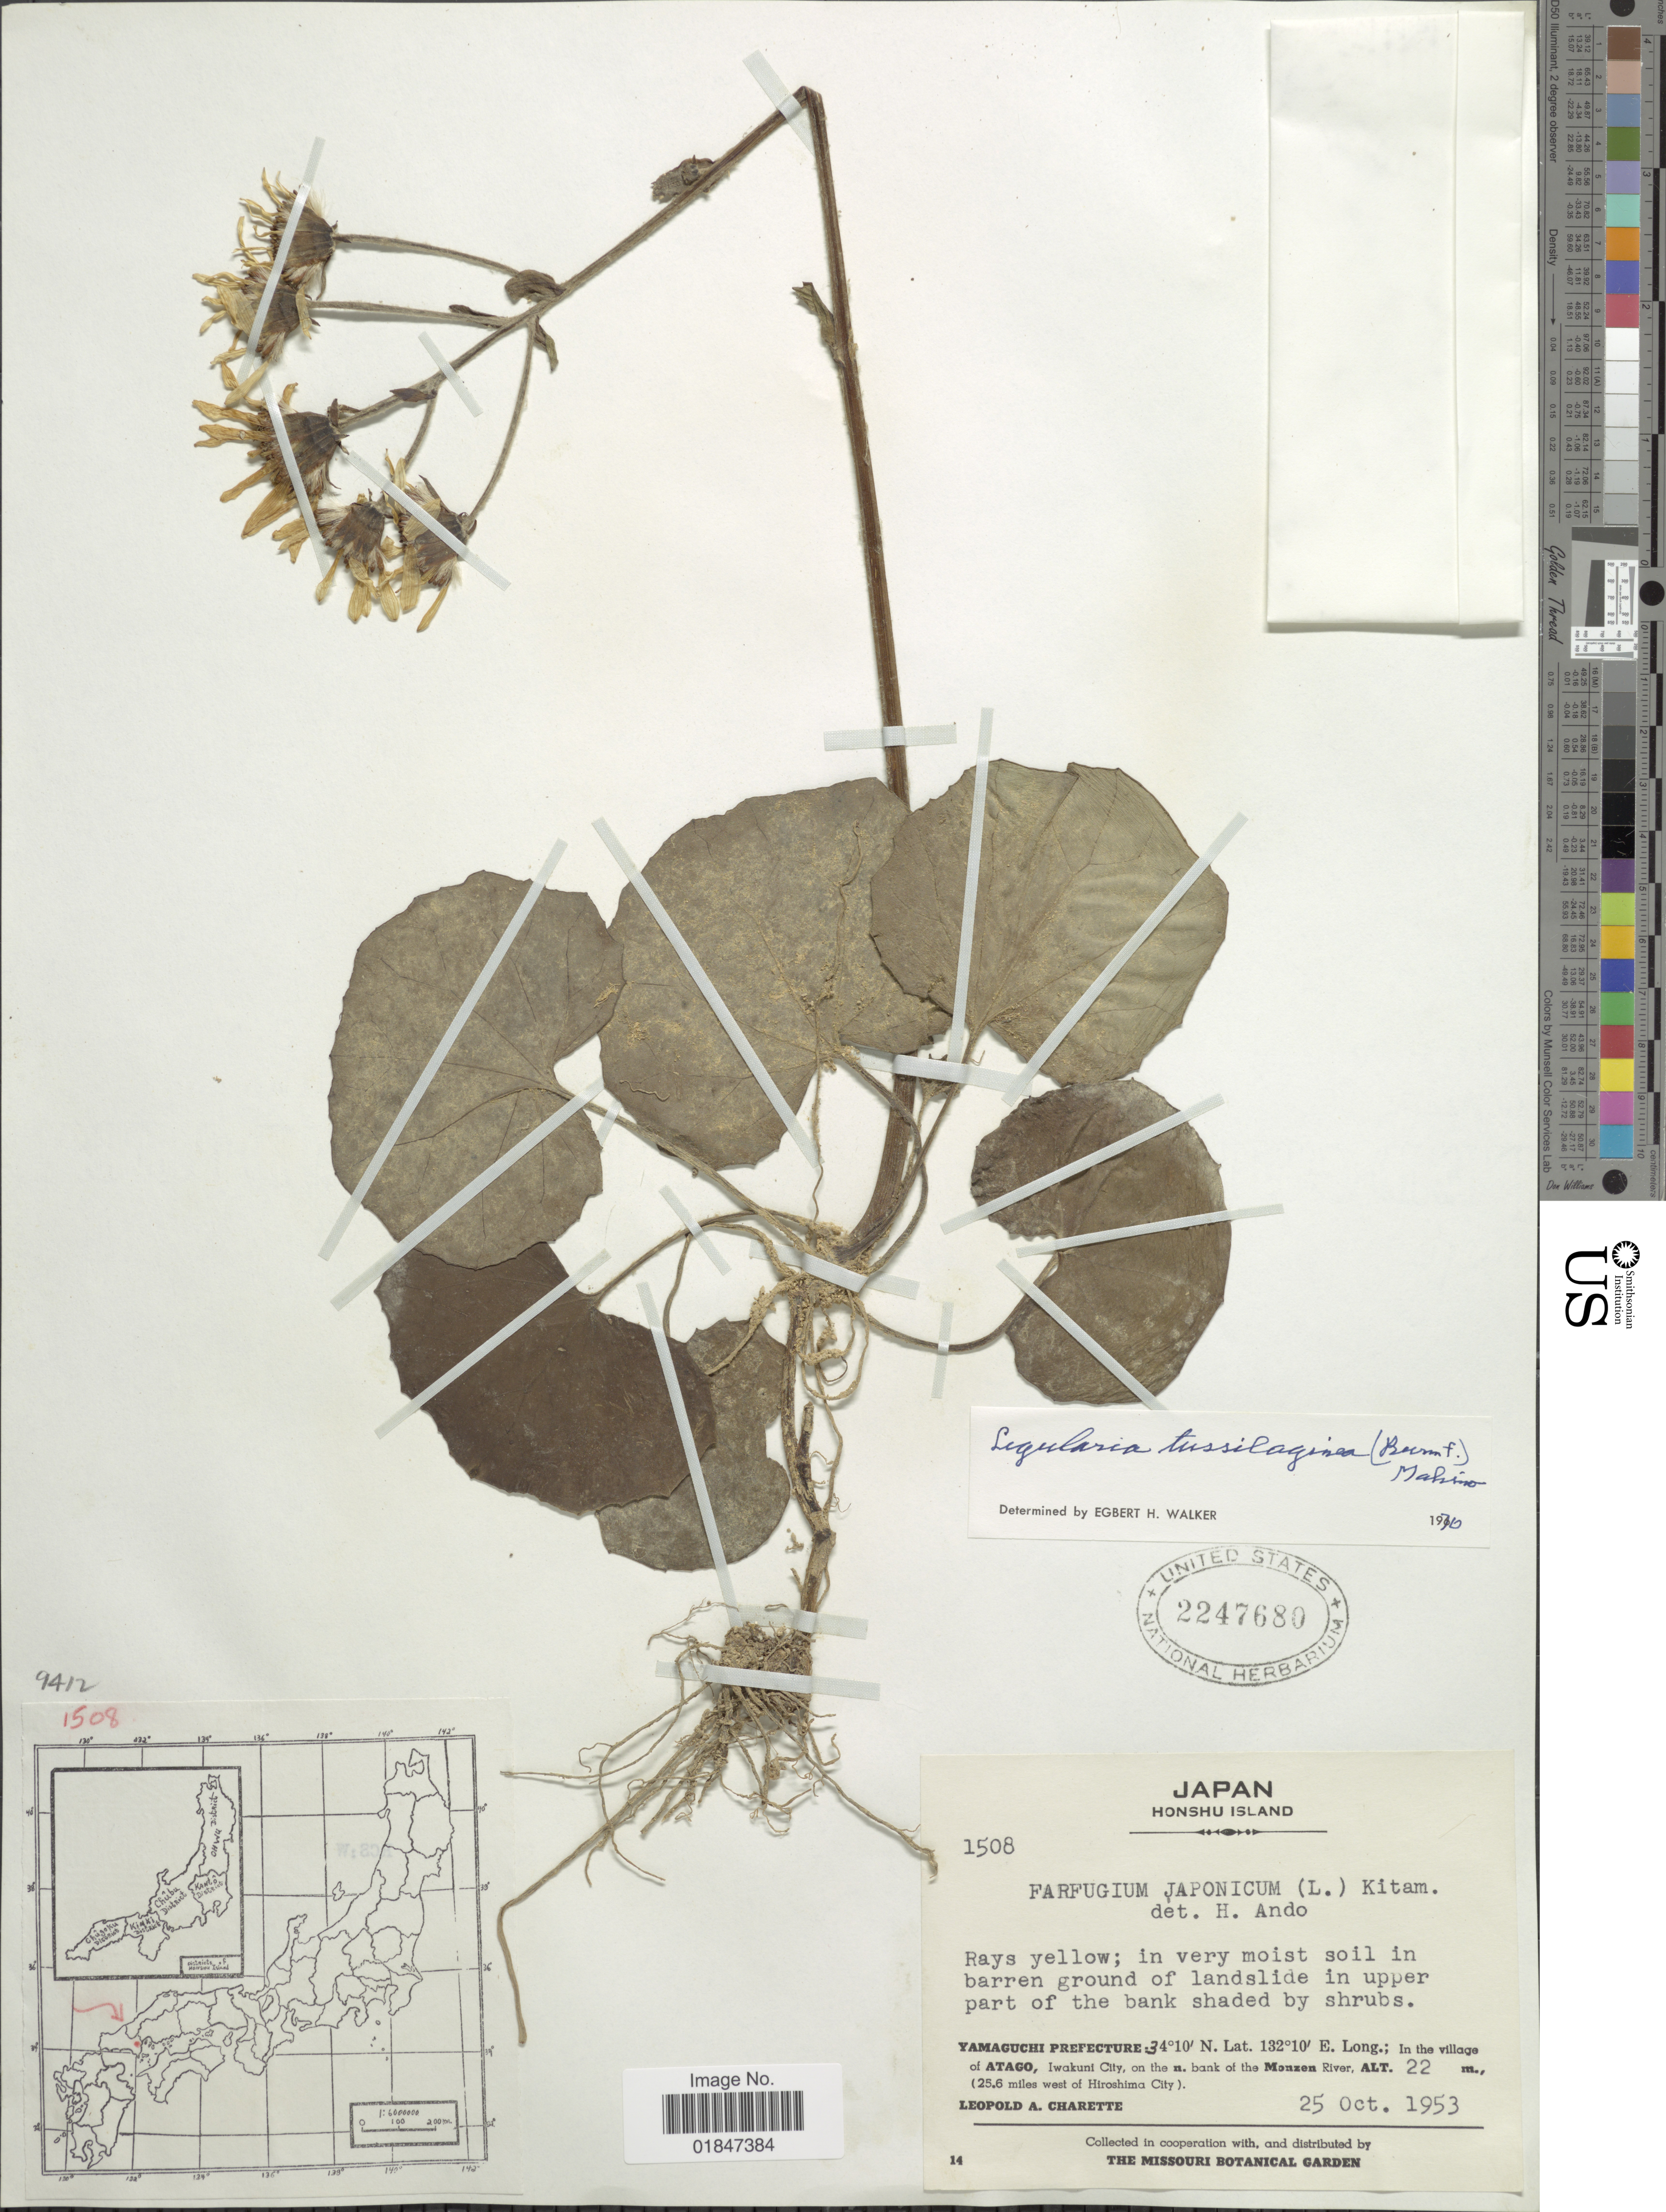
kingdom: Plantae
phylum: Tracheophyta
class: Magnoliopsida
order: Asterales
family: Asteraceae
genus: Farfugium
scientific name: Farfugium japonicum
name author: (L.) Kitam.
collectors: L. A. Charette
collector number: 1508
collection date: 1953-10-25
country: Japan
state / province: Yamaguti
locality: Honshu Island, in the village of Atago, Iwakuni City, on the n. bank of the Monzen River (25.6 miles west of Hiroshima City)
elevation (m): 22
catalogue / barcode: US 2247680